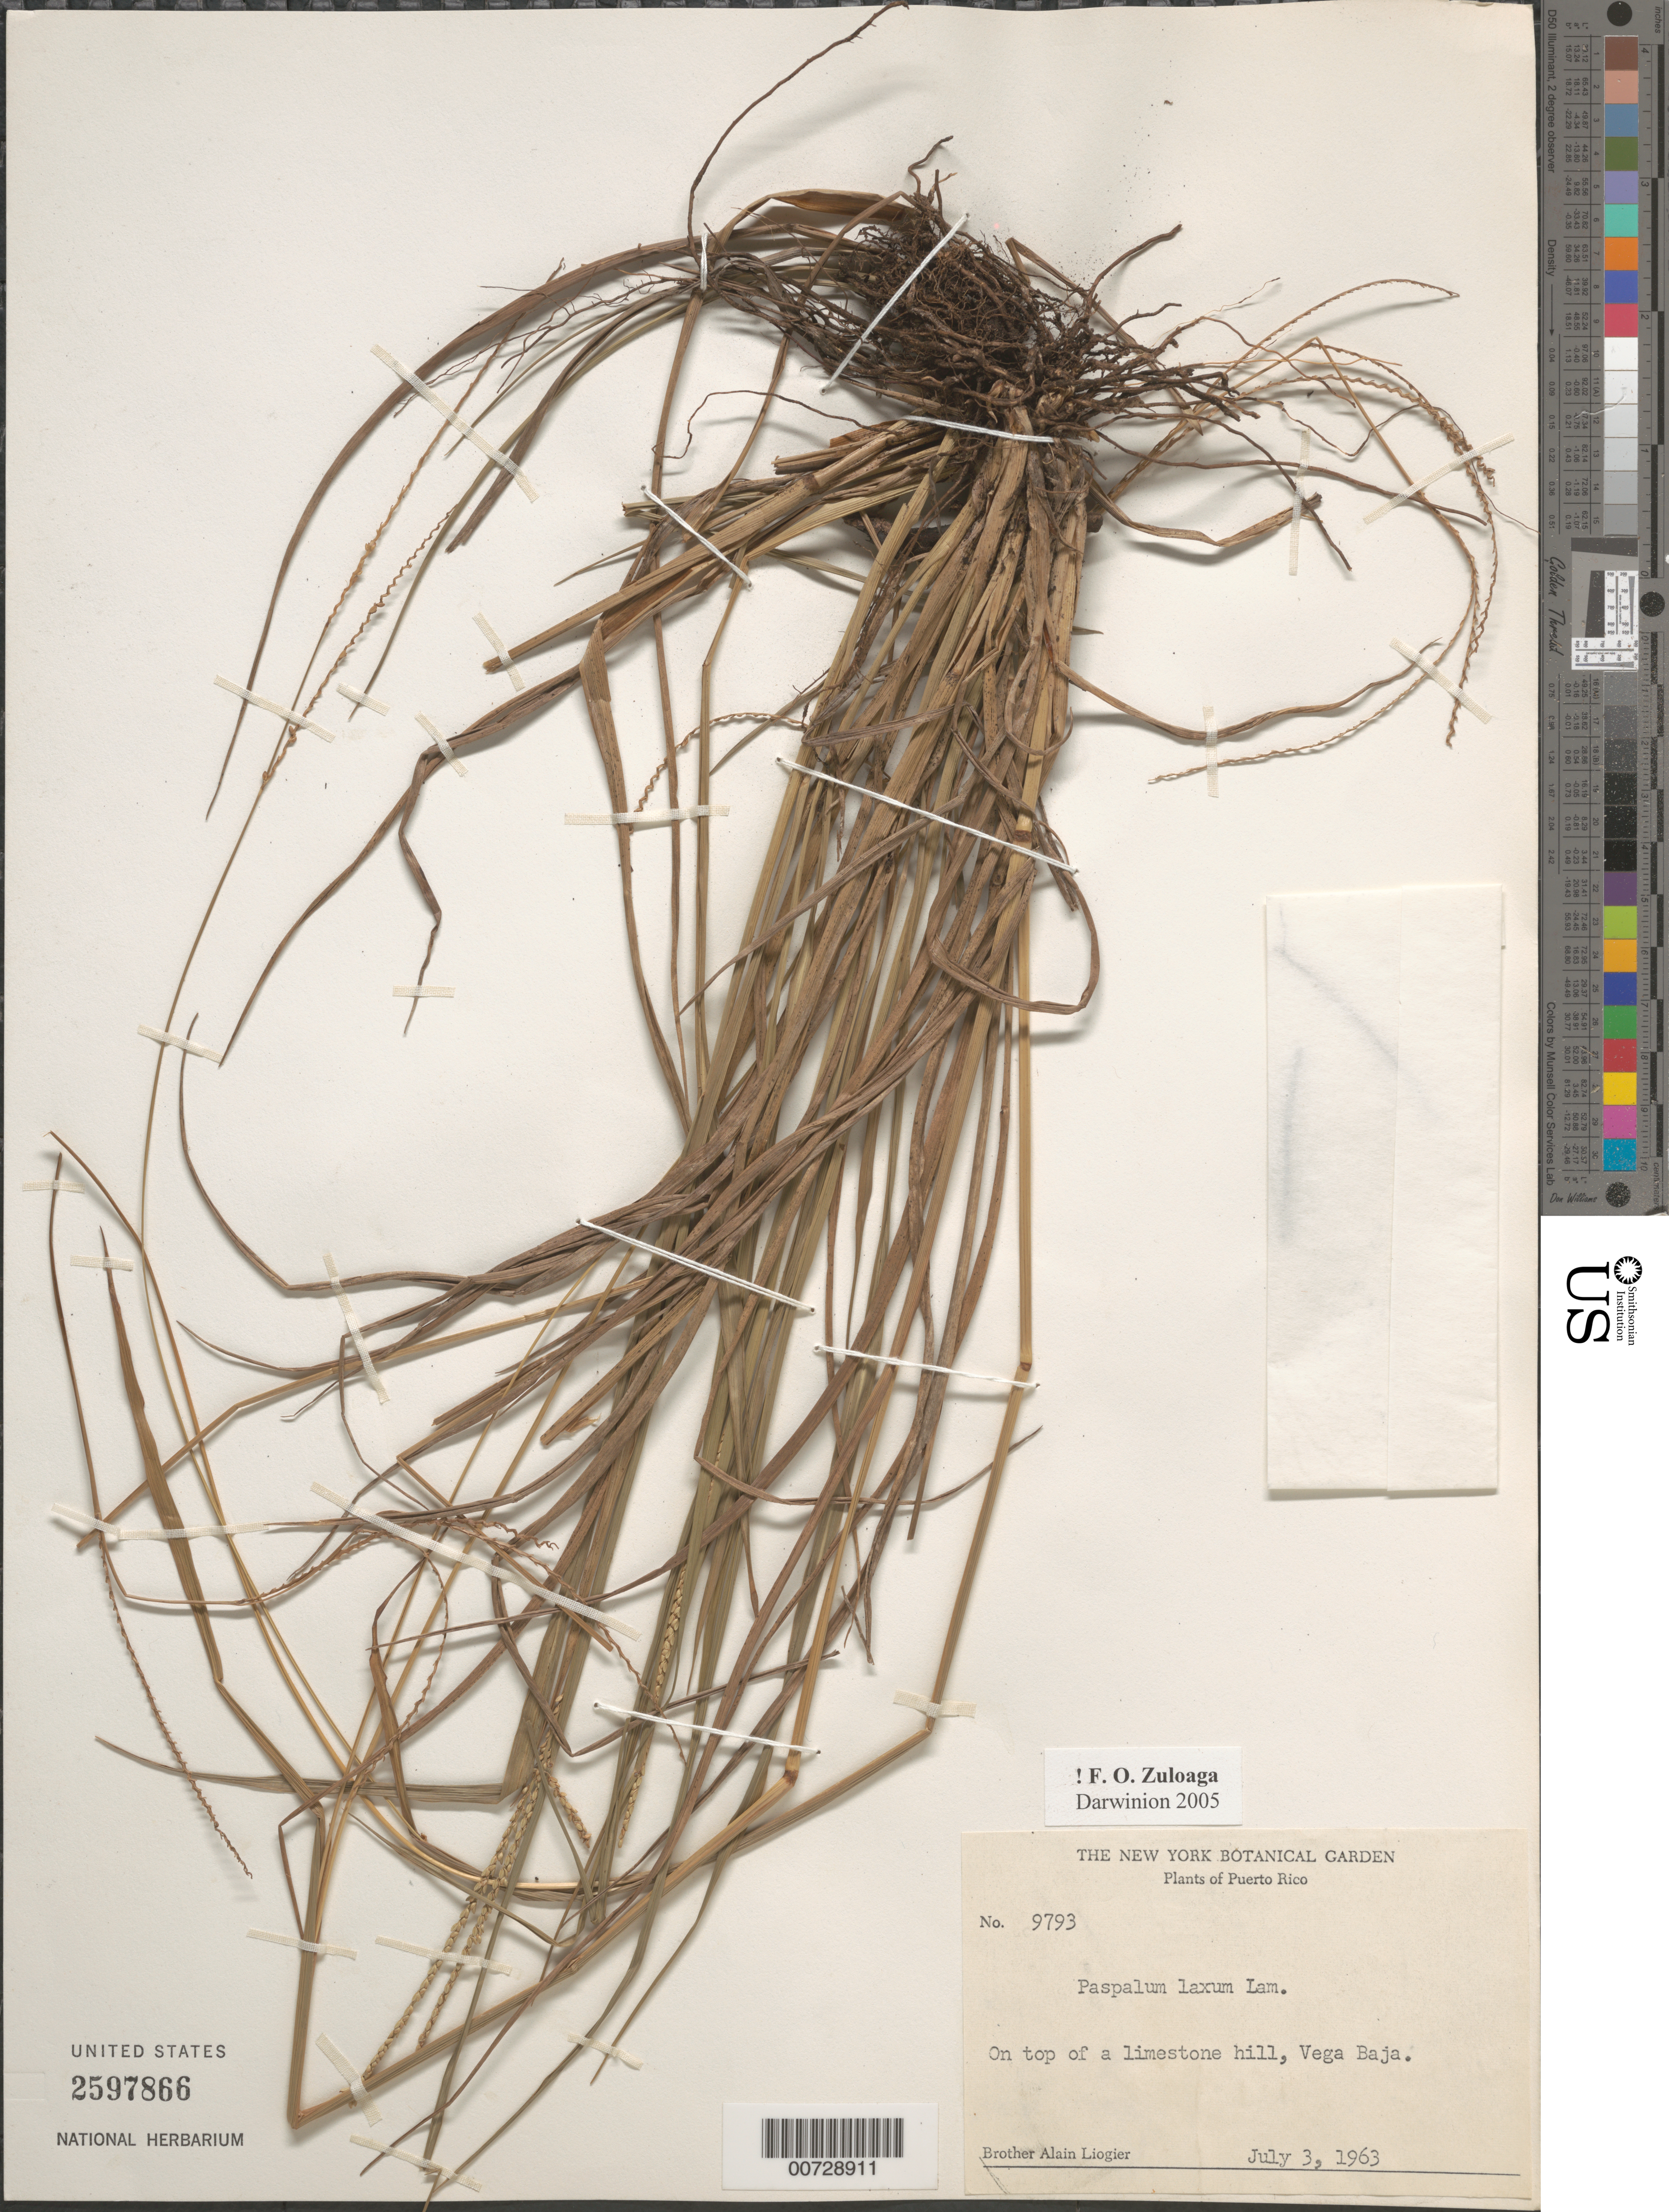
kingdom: Plantae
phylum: Tracheophyta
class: Liliopsida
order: Poales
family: Poaceae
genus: Paspalum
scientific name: Paspalum laxum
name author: Lam.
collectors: A. H. Liogier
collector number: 9793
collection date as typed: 03 Jul 1963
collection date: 1963-07-03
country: Puerto Rico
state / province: Vega Baja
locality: Vega Baja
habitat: On top of limestone hill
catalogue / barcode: US 2597866